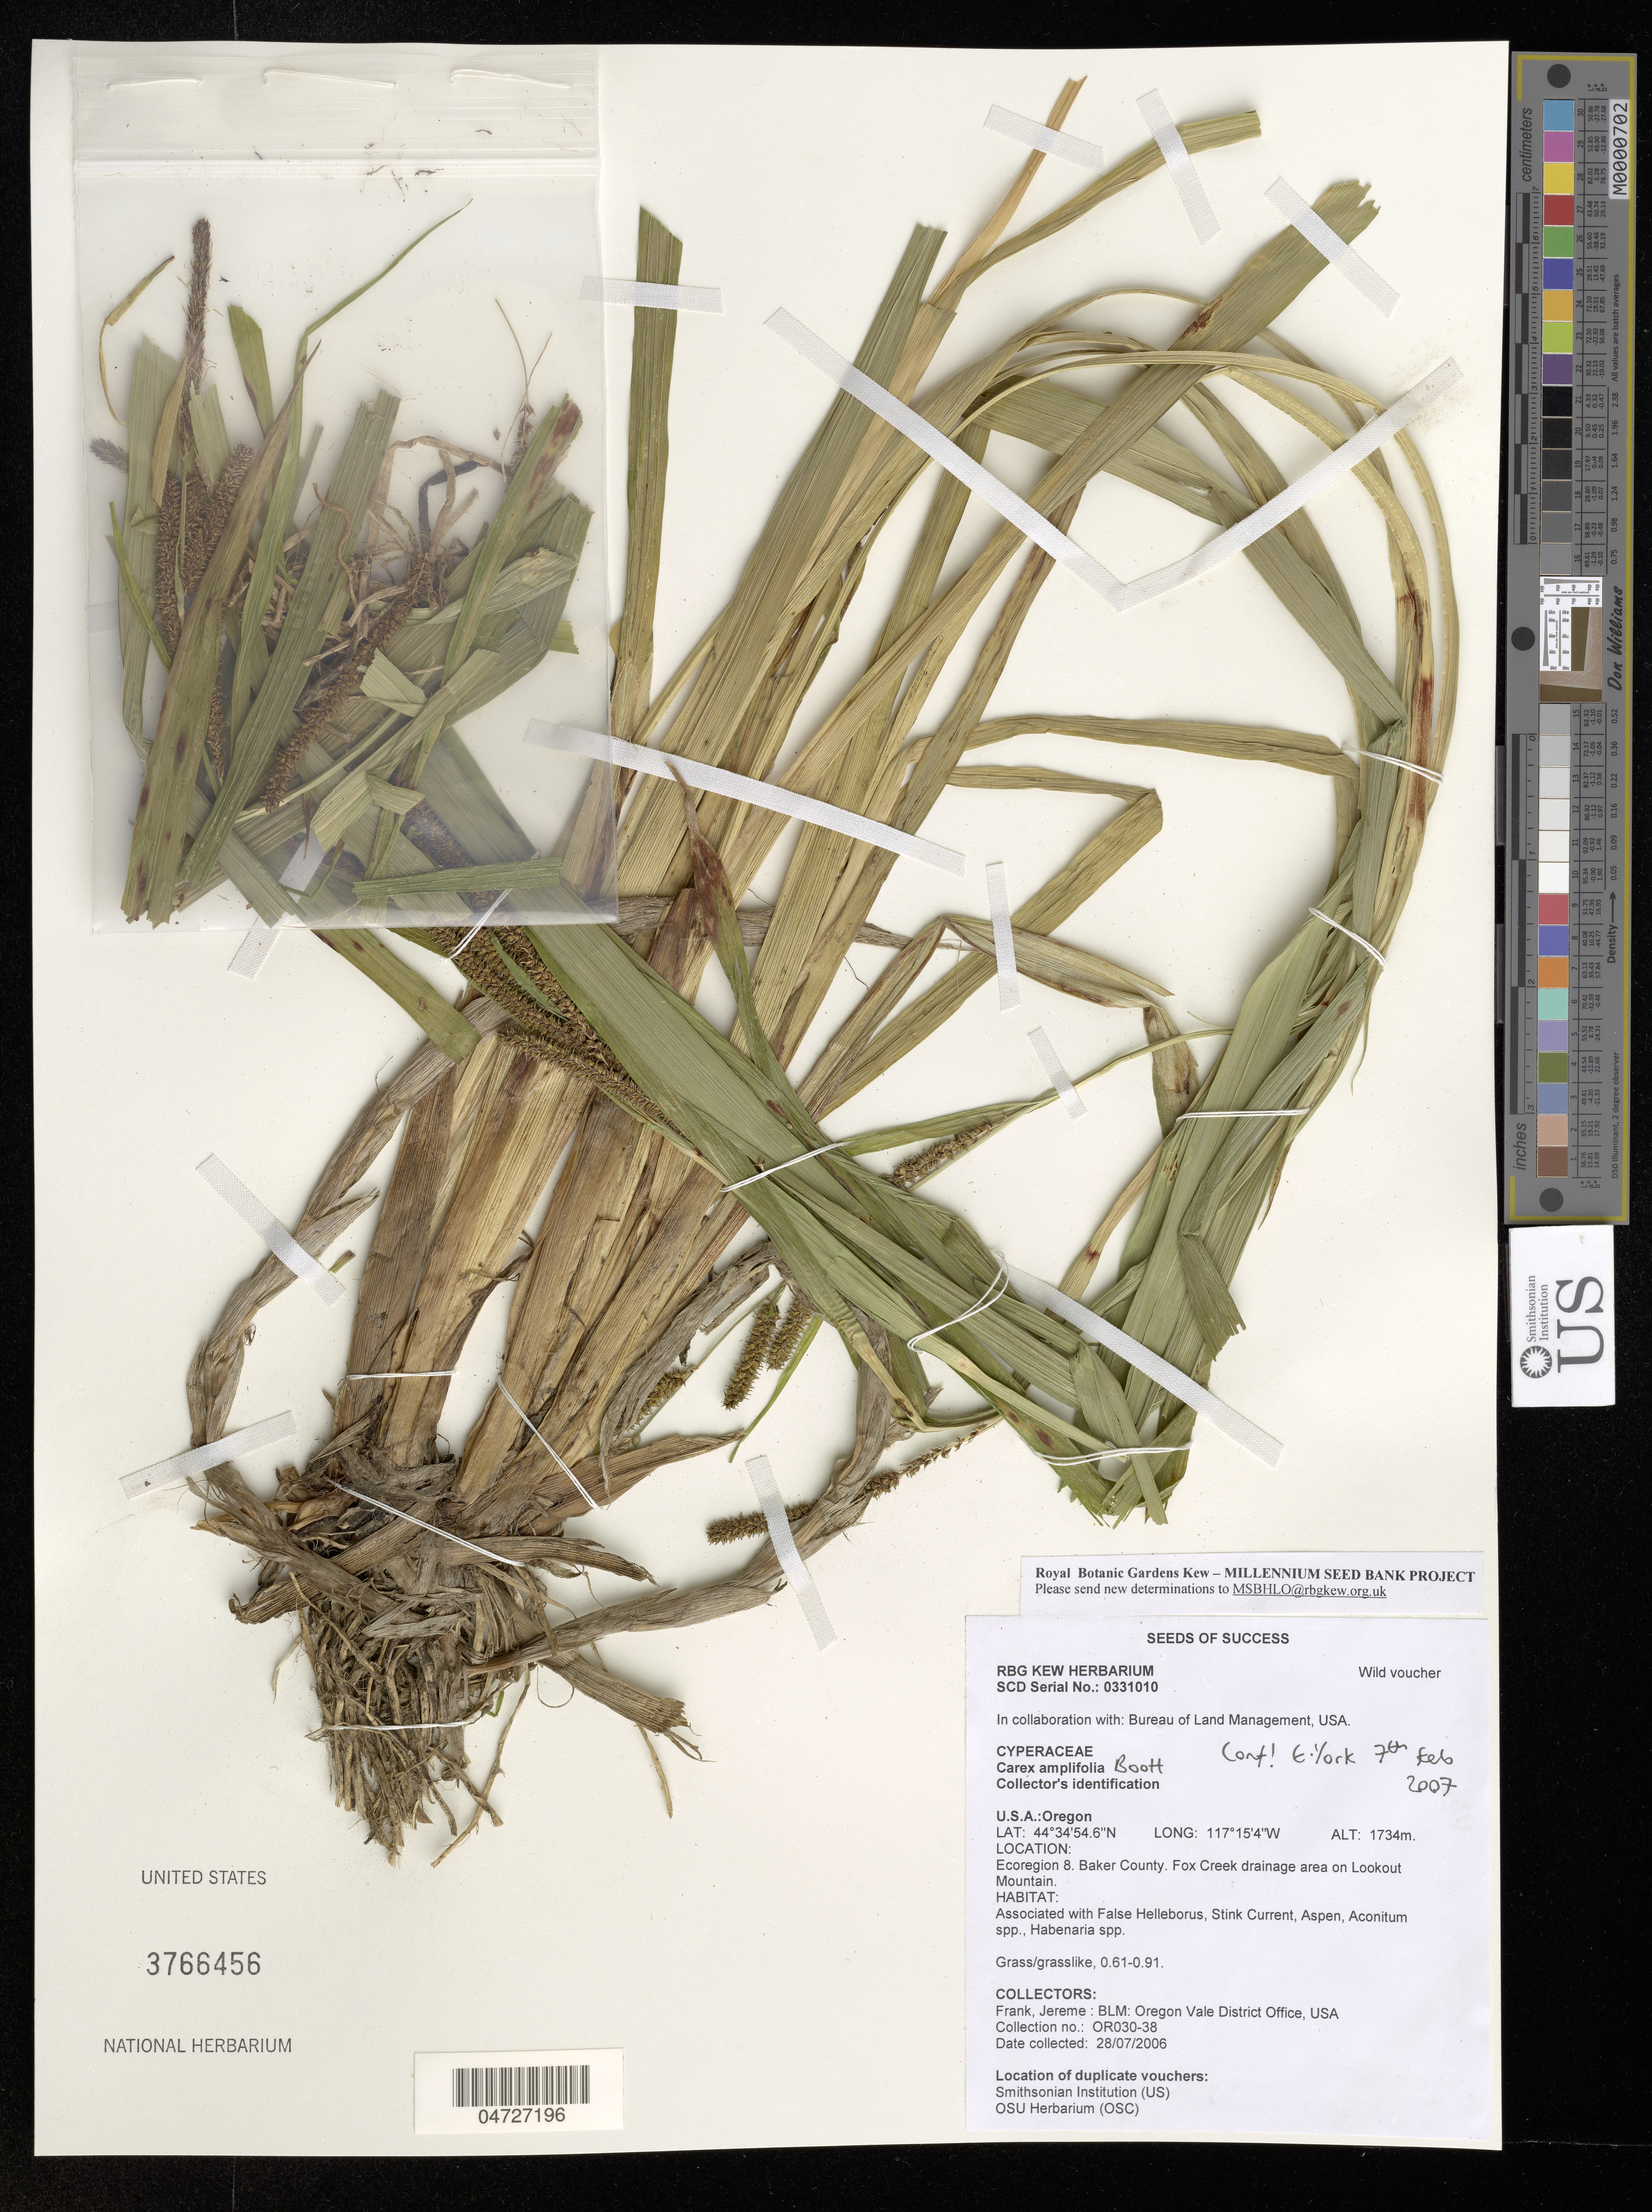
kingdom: Plantae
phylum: Tracheophyta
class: Liliopsida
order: Poales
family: Cyperaceae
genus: Carex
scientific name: Carex amplifolia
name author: Boott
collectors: J. Frank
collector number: OR030-38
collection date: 2006-07-28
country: United States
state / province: Oregon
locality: Ecoregion 8. Baker County. Fox Creek drainage area on Lookout Mountain.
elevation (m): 1734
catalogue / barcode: US 3766456